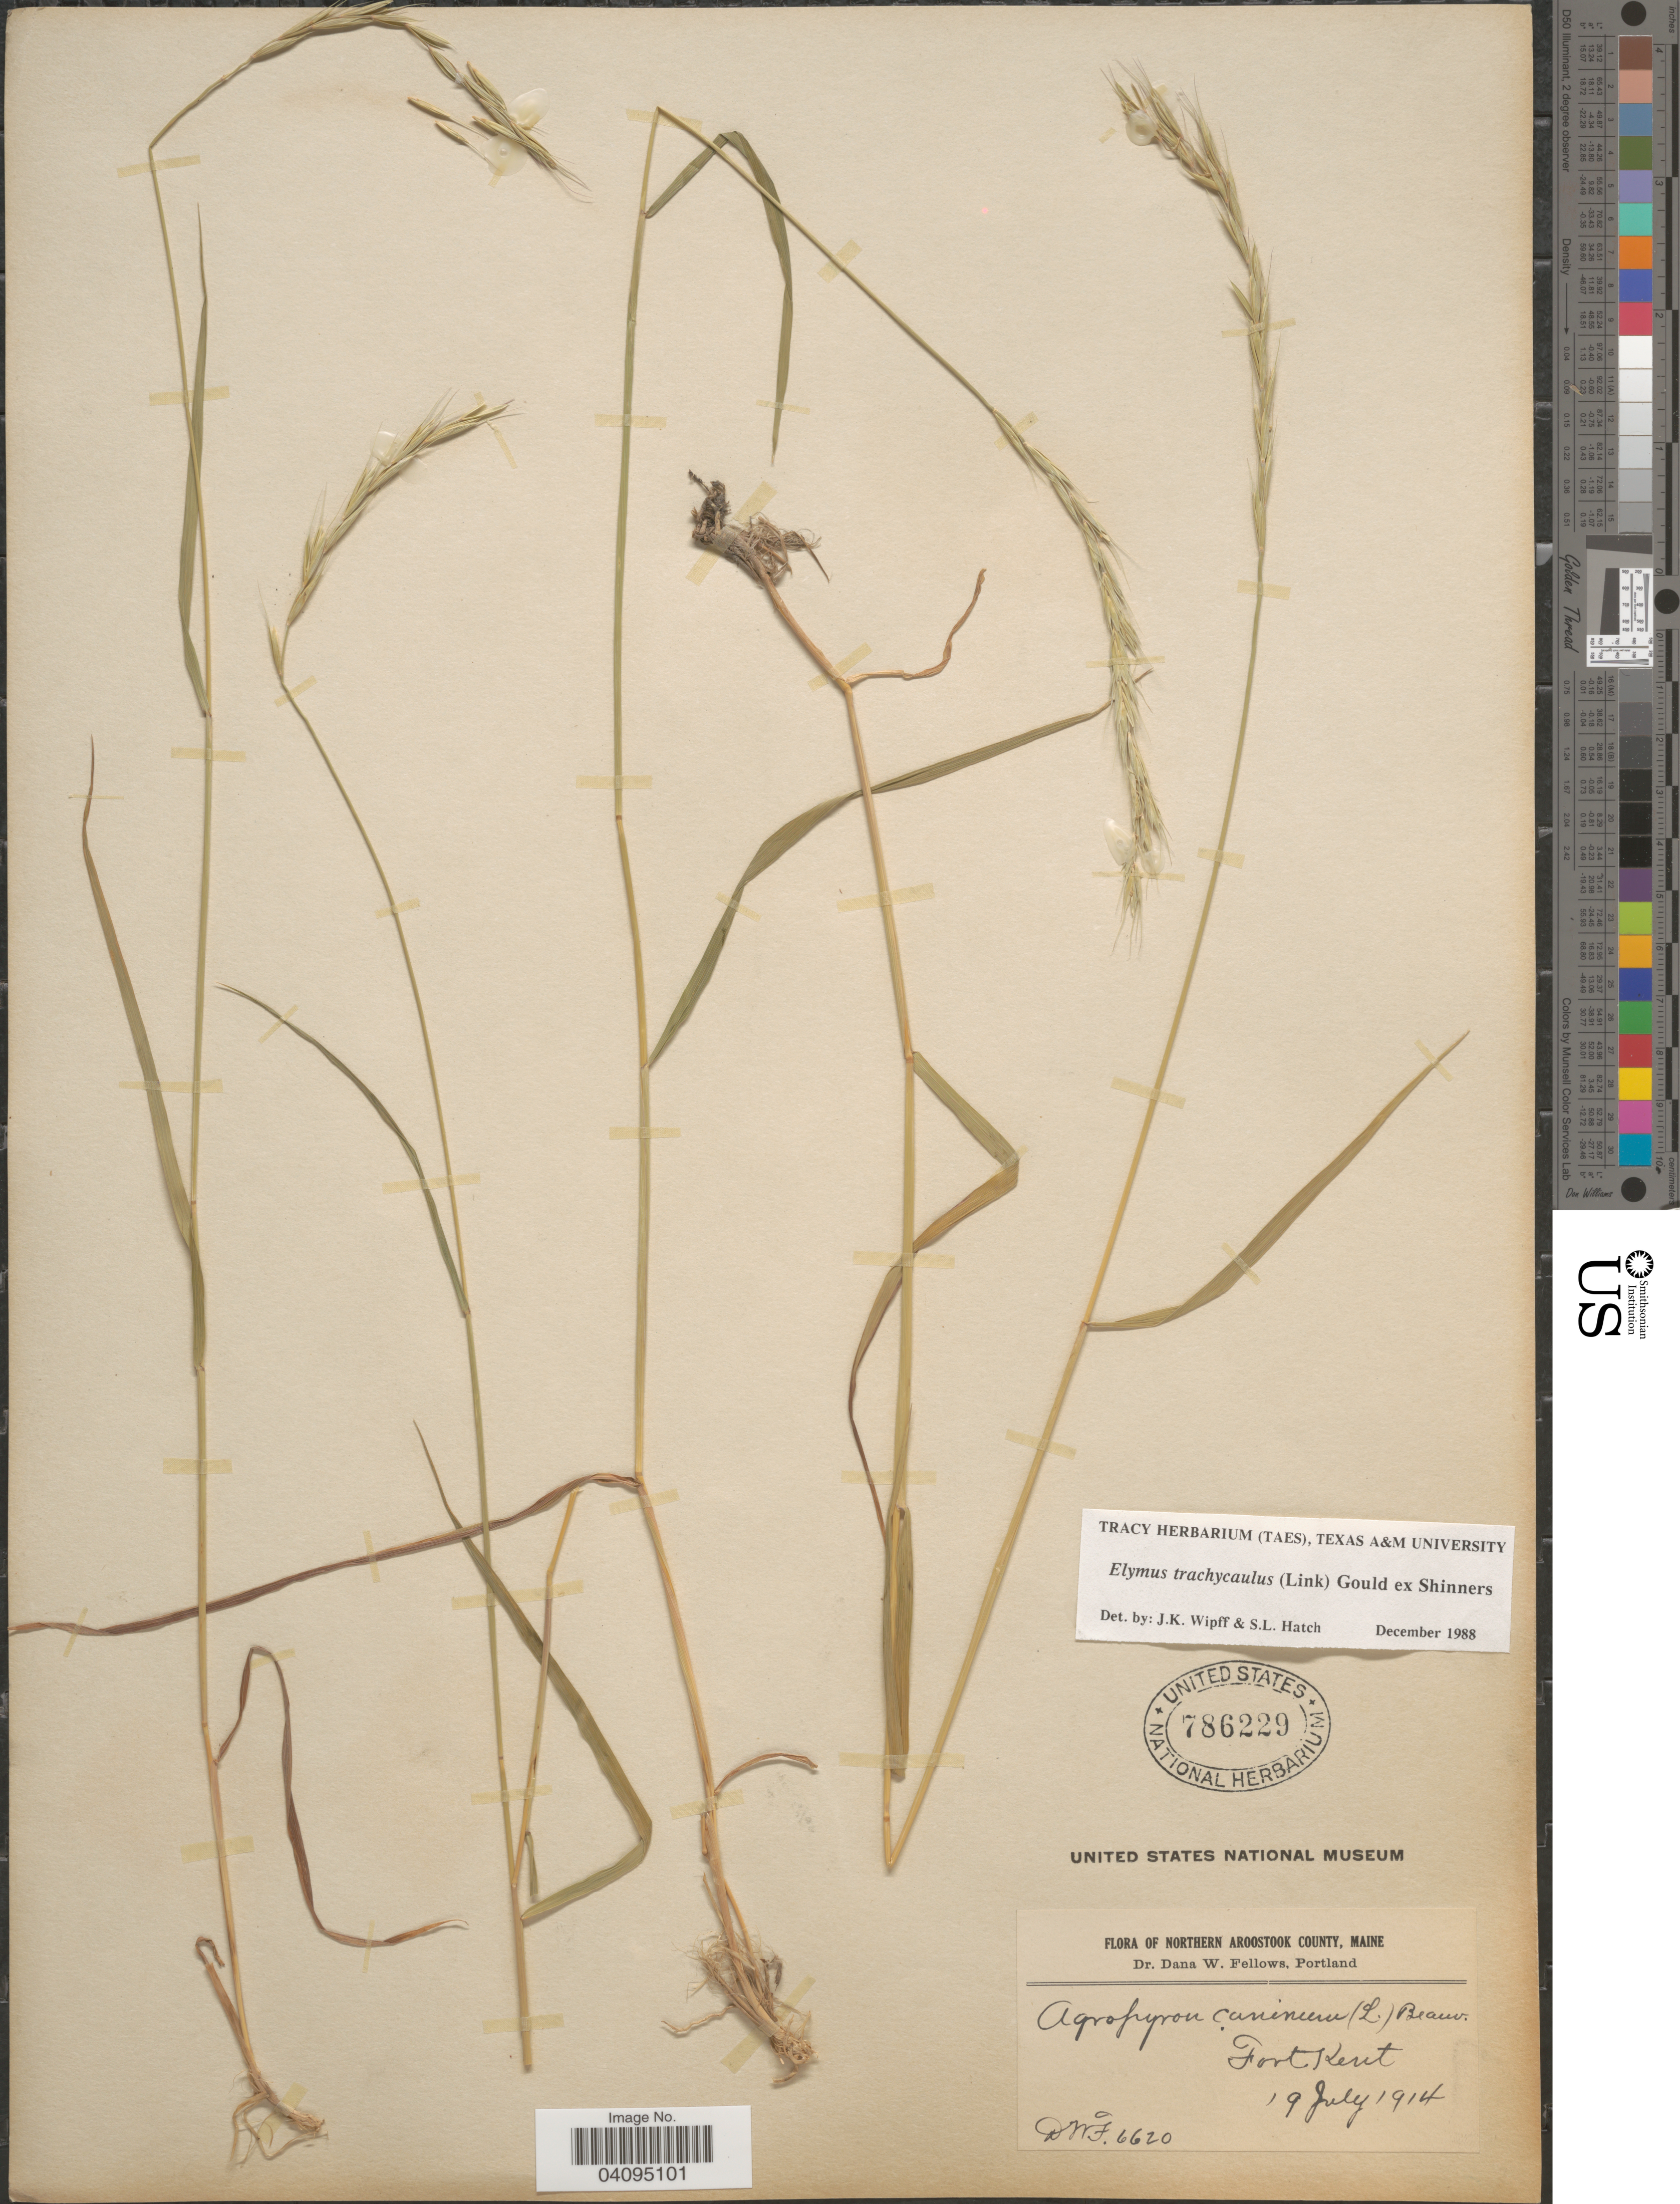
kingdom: Plantae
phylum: Tracheophyta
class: Liliopsida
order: Poales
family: Poaceae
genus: Elymus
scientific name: Elymus trachycaulus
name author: (Link) Gould ex Shinners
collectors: D. W. Fellows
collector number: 6620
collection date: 1914-07-19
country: United States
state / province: Maine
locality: Northern Aroostook County. Fort Kent.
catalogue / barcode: US 786229